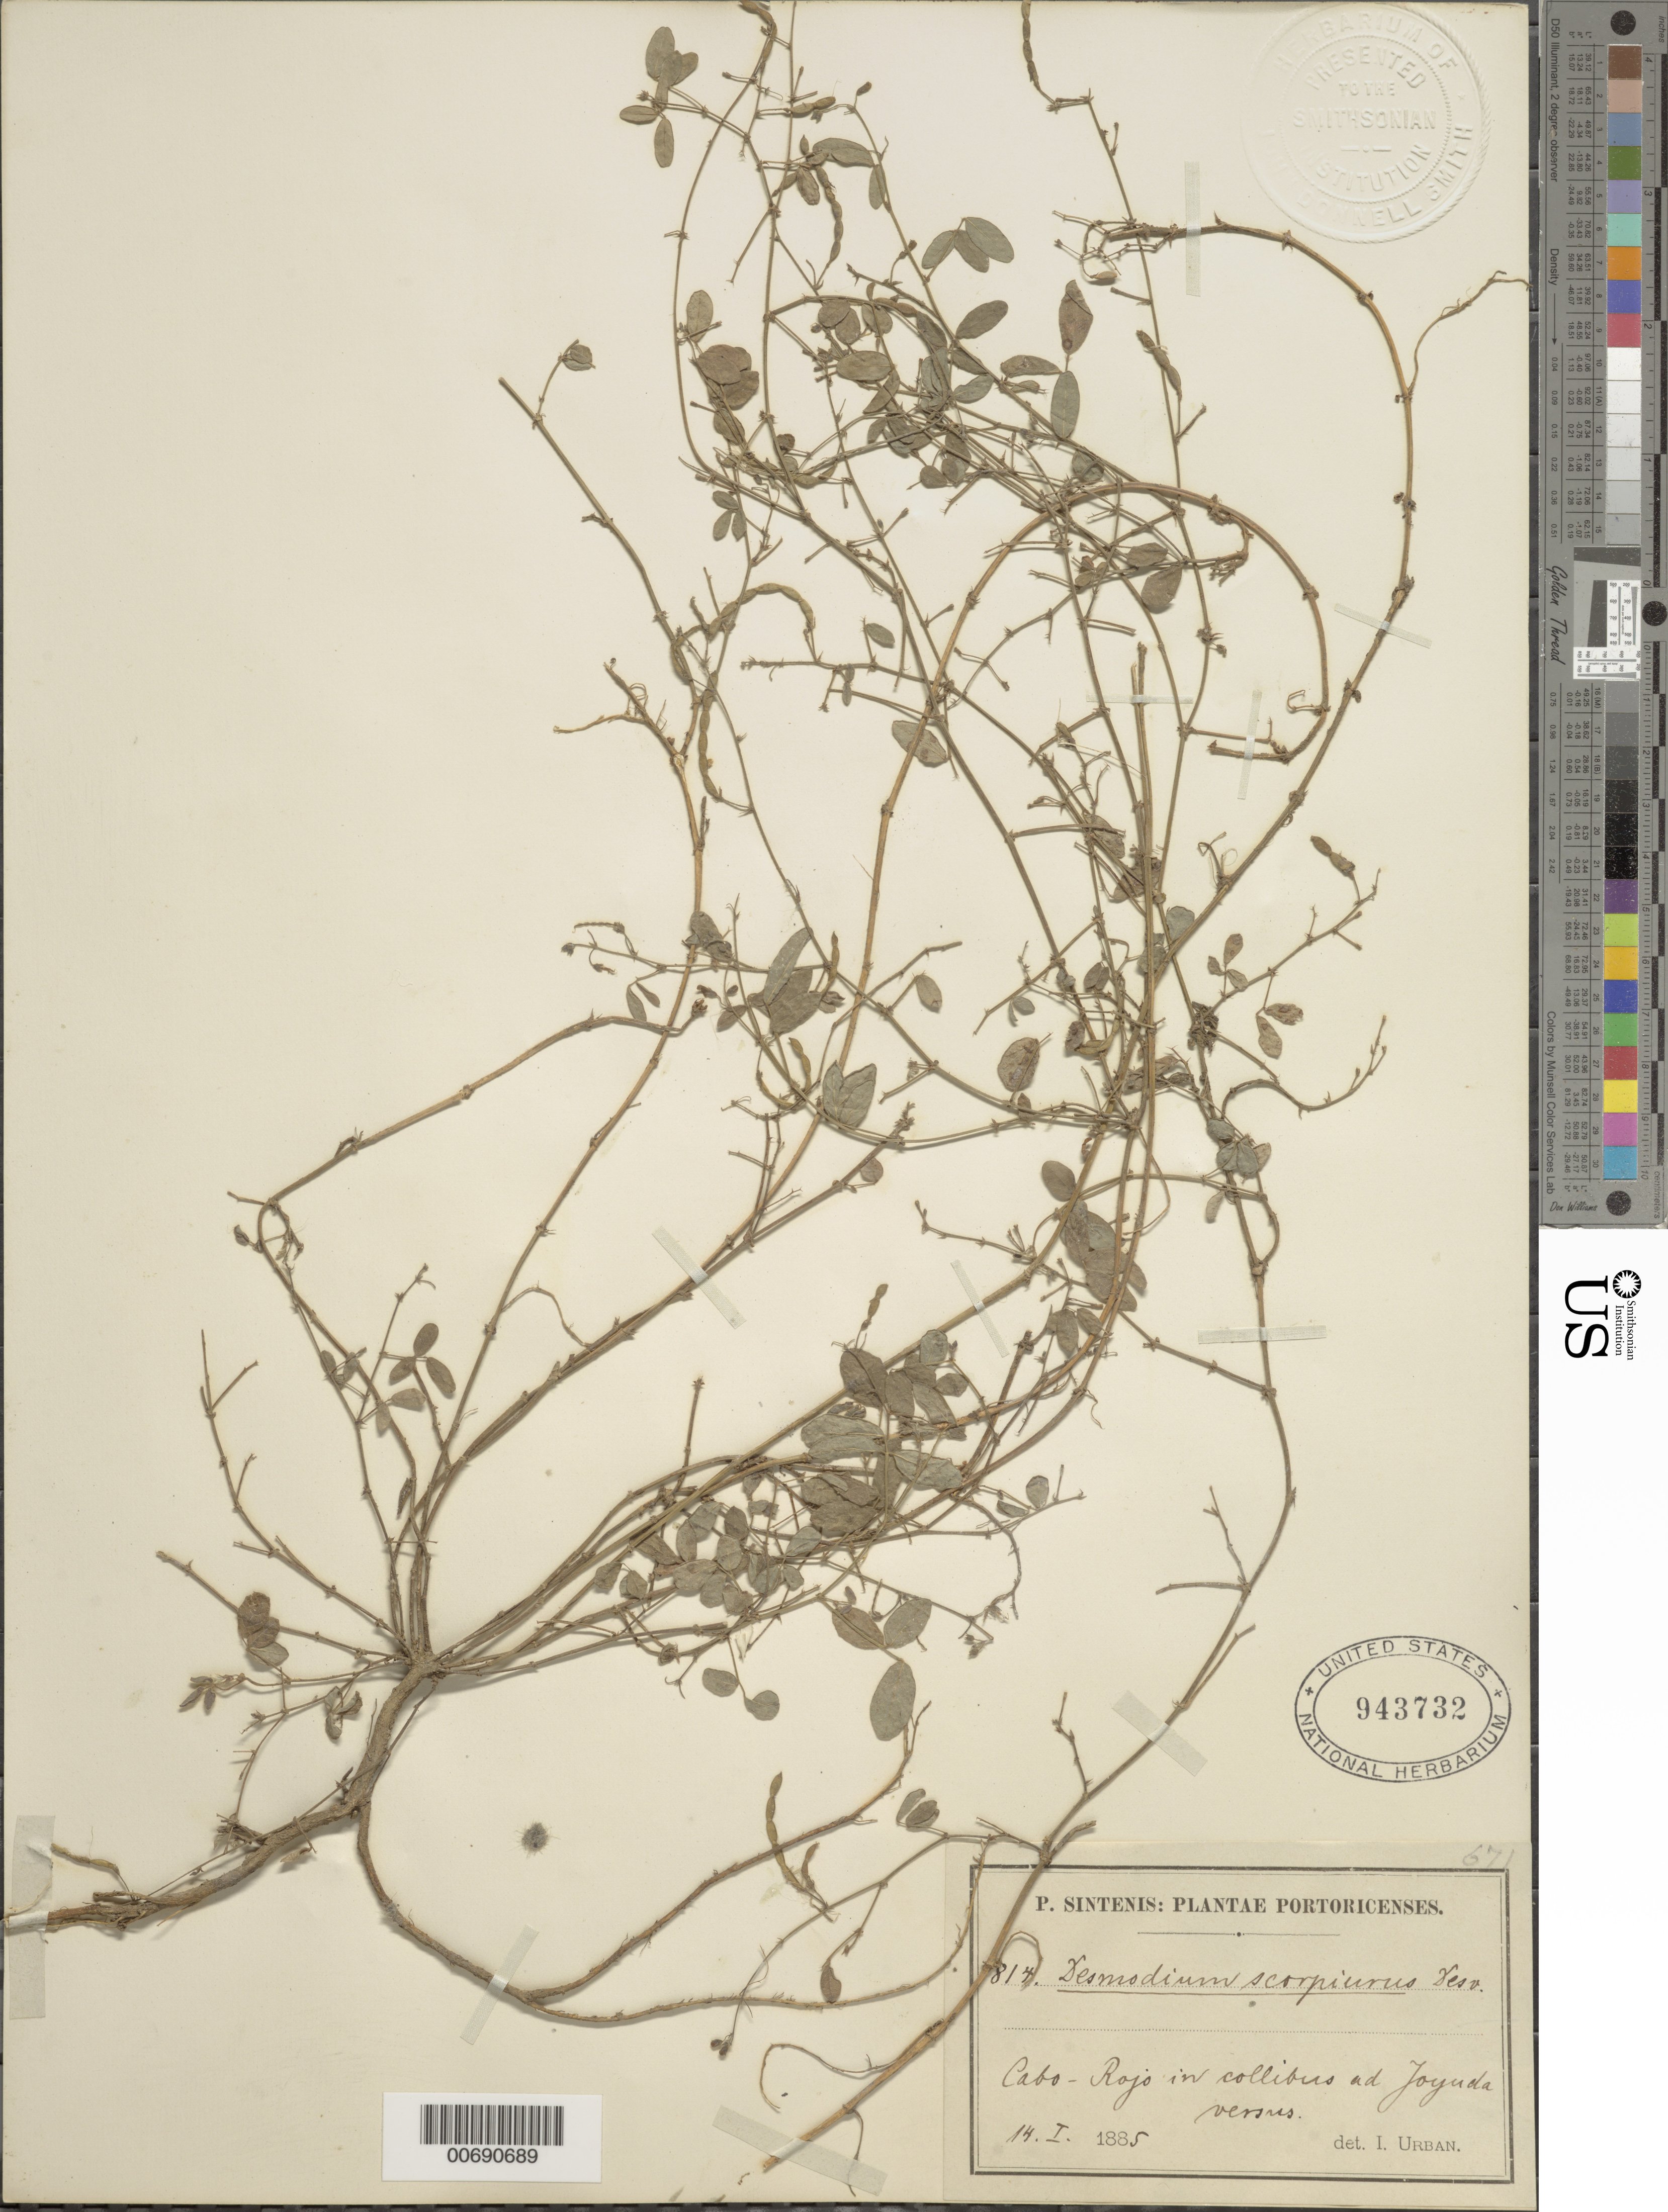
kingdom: Plantae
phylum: Tracheophyta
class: Magnoliopsida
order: Fabales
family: Fabaceae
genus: Desmodium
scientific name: Desmodium scorpiurus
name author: (Sw.) Desv. ex DC.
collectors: P. Sintenis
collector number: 814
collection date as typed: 14 Jan 1885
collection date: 1885-01-14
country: Puerto Rico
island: Greater Antilles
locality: Cabo Rojo.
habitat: in collibus ad Joyuda versus.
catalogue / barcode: US 943732